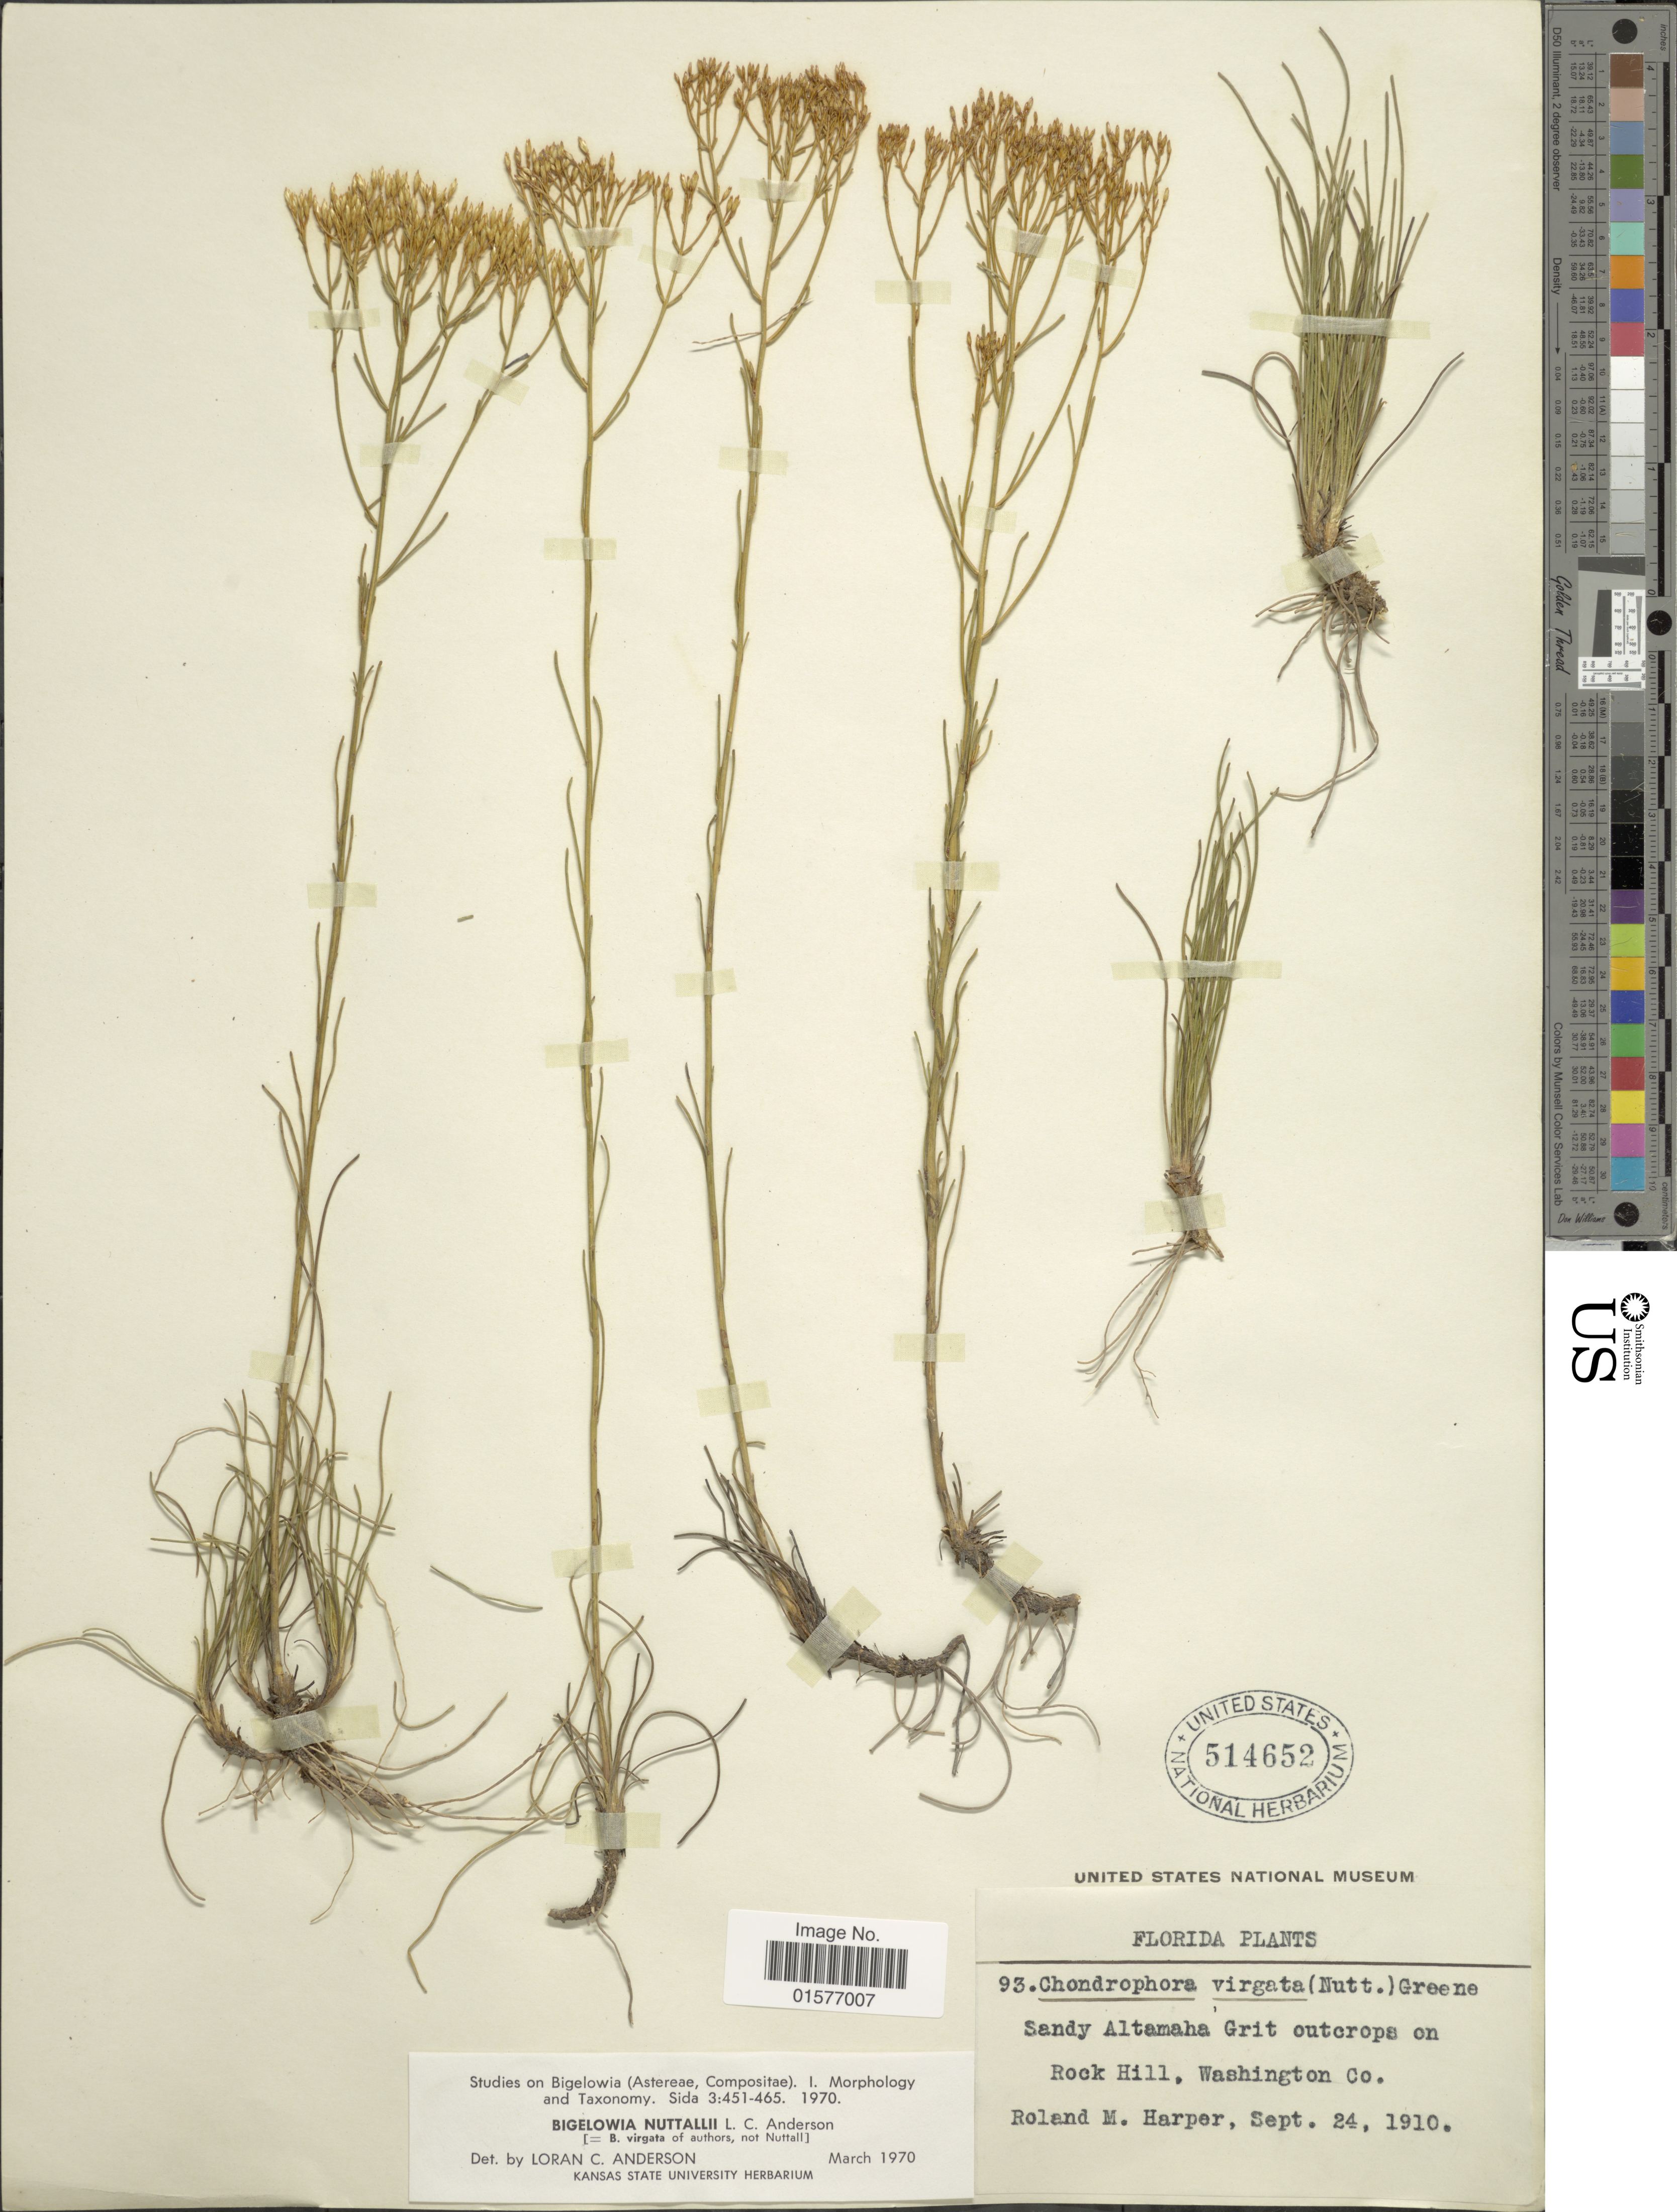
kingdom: Plantae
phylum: Tracheophyta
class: Magnoliopsida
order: Asterales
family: Asteraceae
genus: Bigelowia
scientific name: Bigelowia nuttallii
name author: L.C. Anderson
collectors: R. M. Harper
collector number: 93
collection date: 1910-09-24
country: United States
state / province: Florida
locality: Sandy Altamaha Grit outcrops on Rock Hill, Washington Co.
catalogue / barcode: US 514652